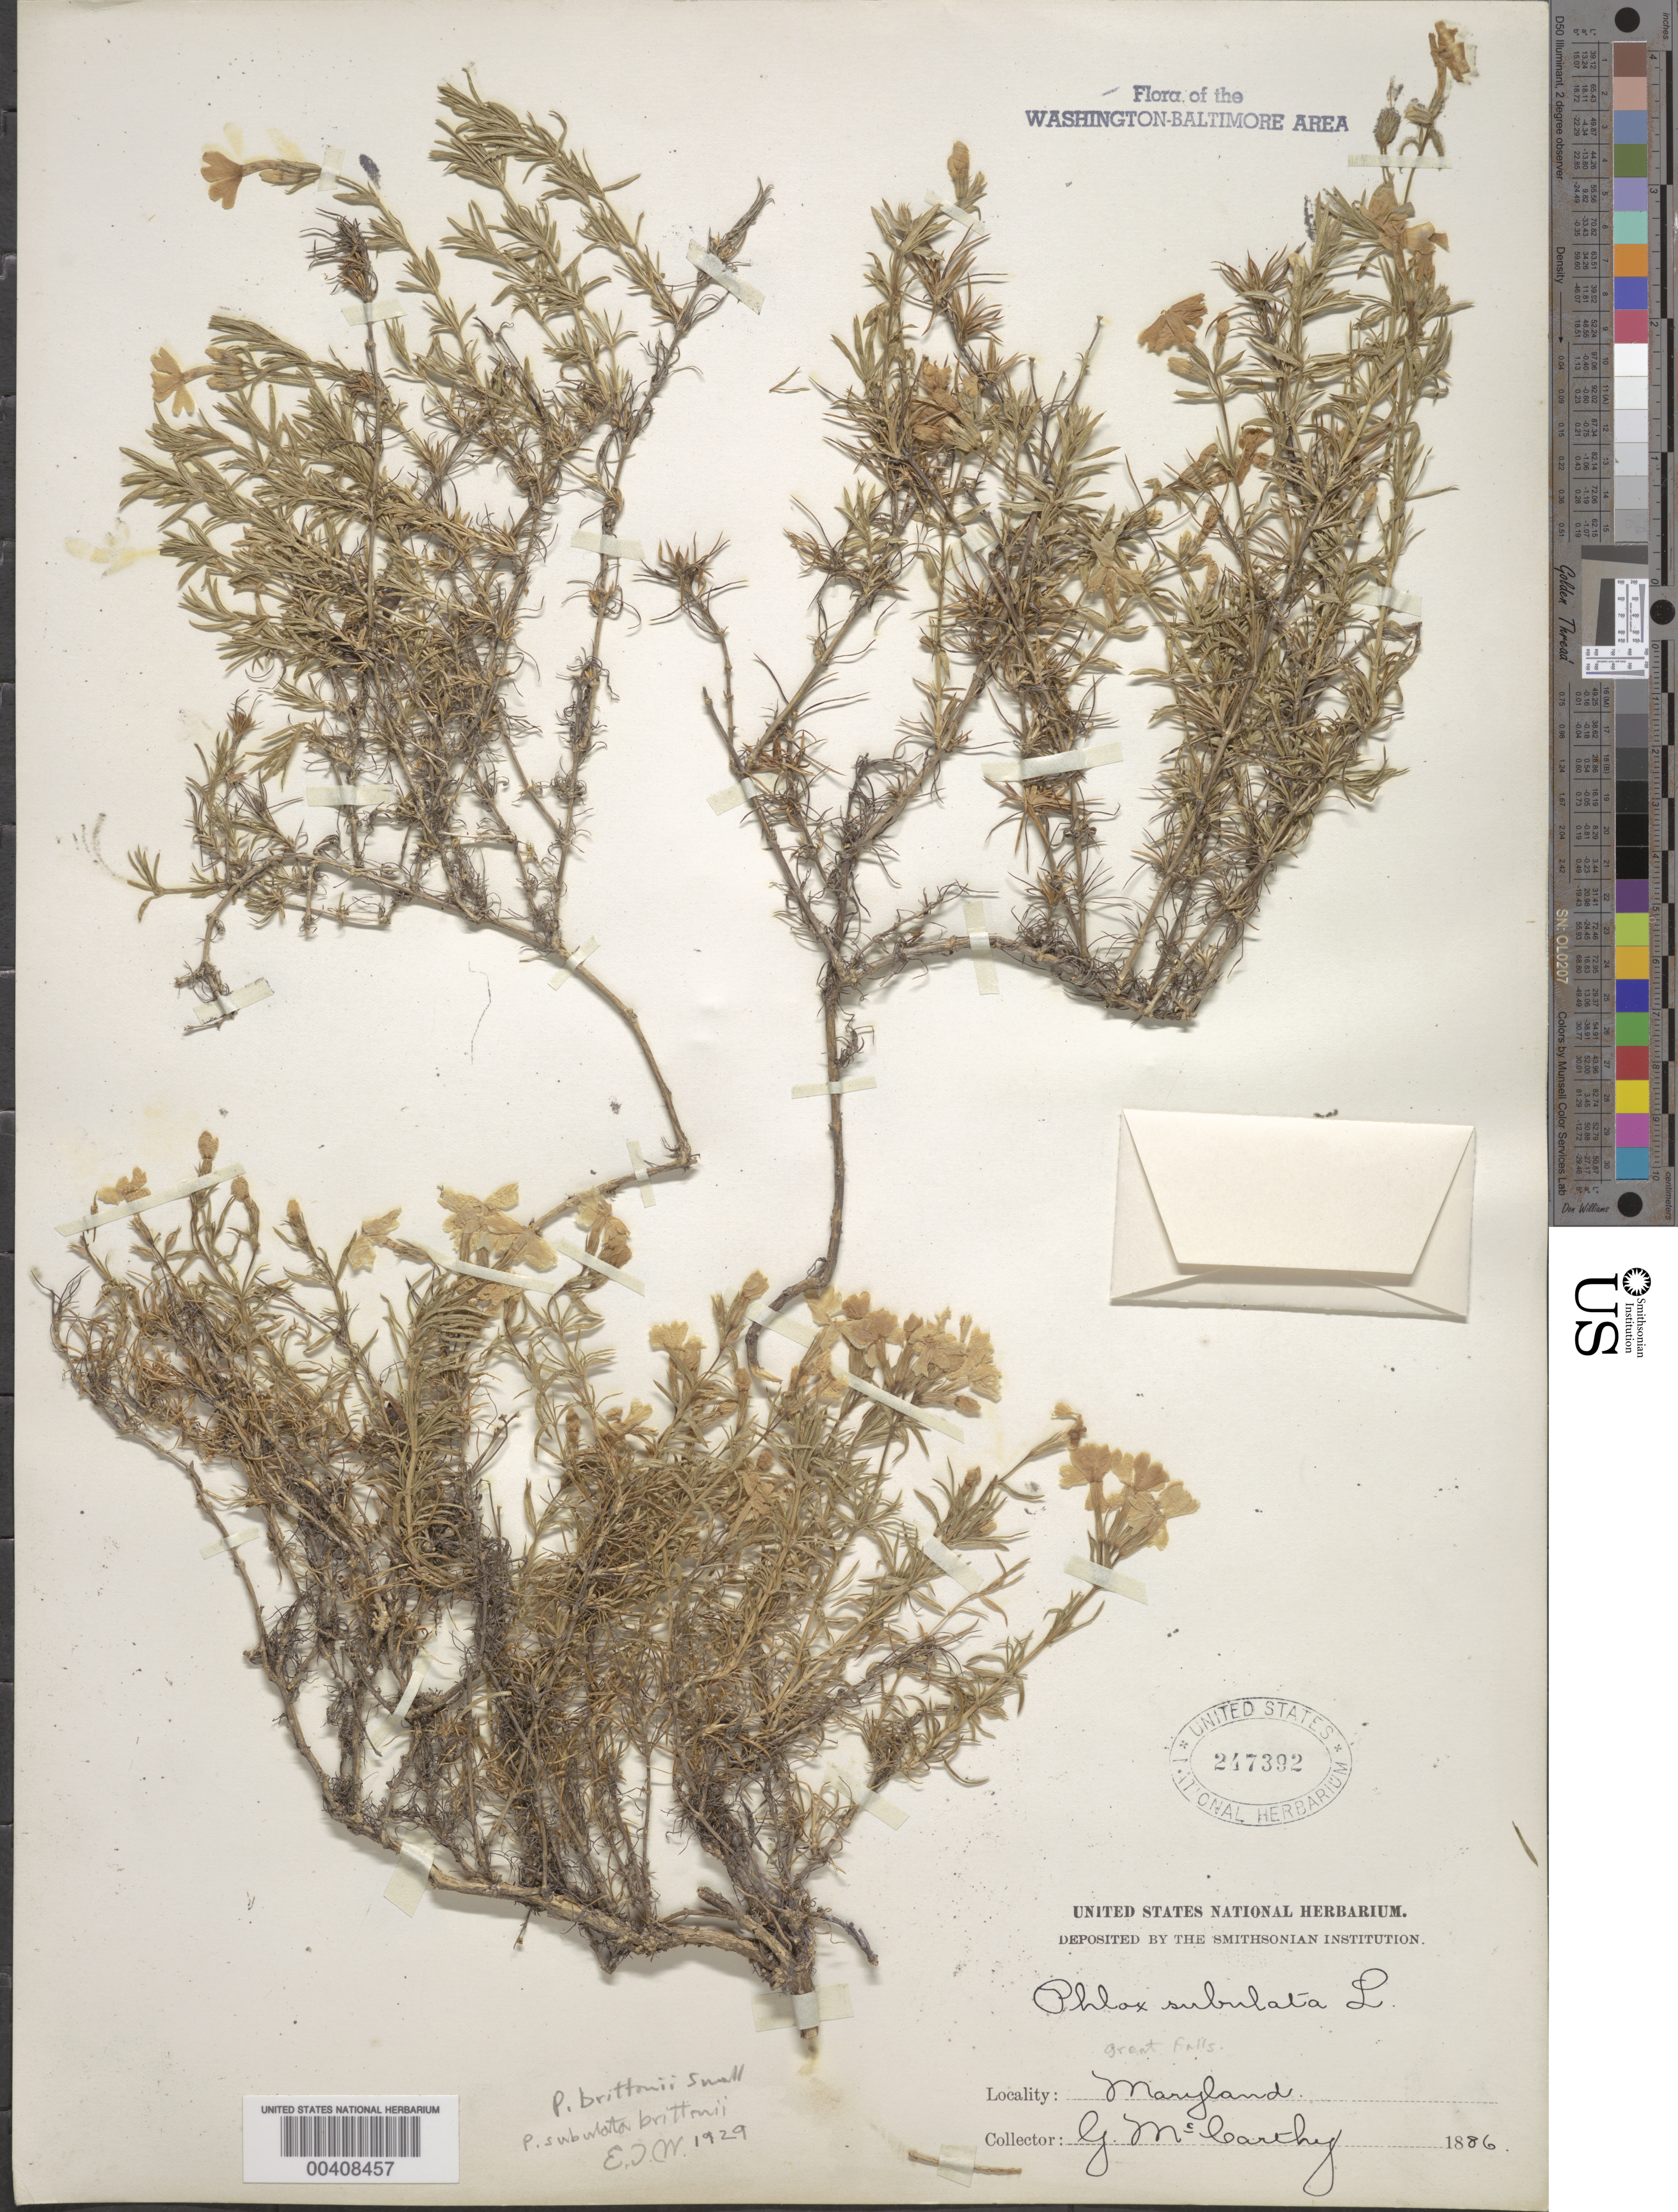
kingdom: Plantae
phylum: Tracheophyta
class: Magnoliopsida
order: Ericales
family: Polemoniaceae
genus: Phlox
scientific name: Phlox subulata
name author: L.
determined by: E.J.W.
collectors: G. M. McCarthy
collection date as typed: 1886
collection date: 1886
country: United States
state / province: Maryland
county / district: Montgomery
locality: Great Falls C. & O. Canal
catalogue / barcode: US 247392